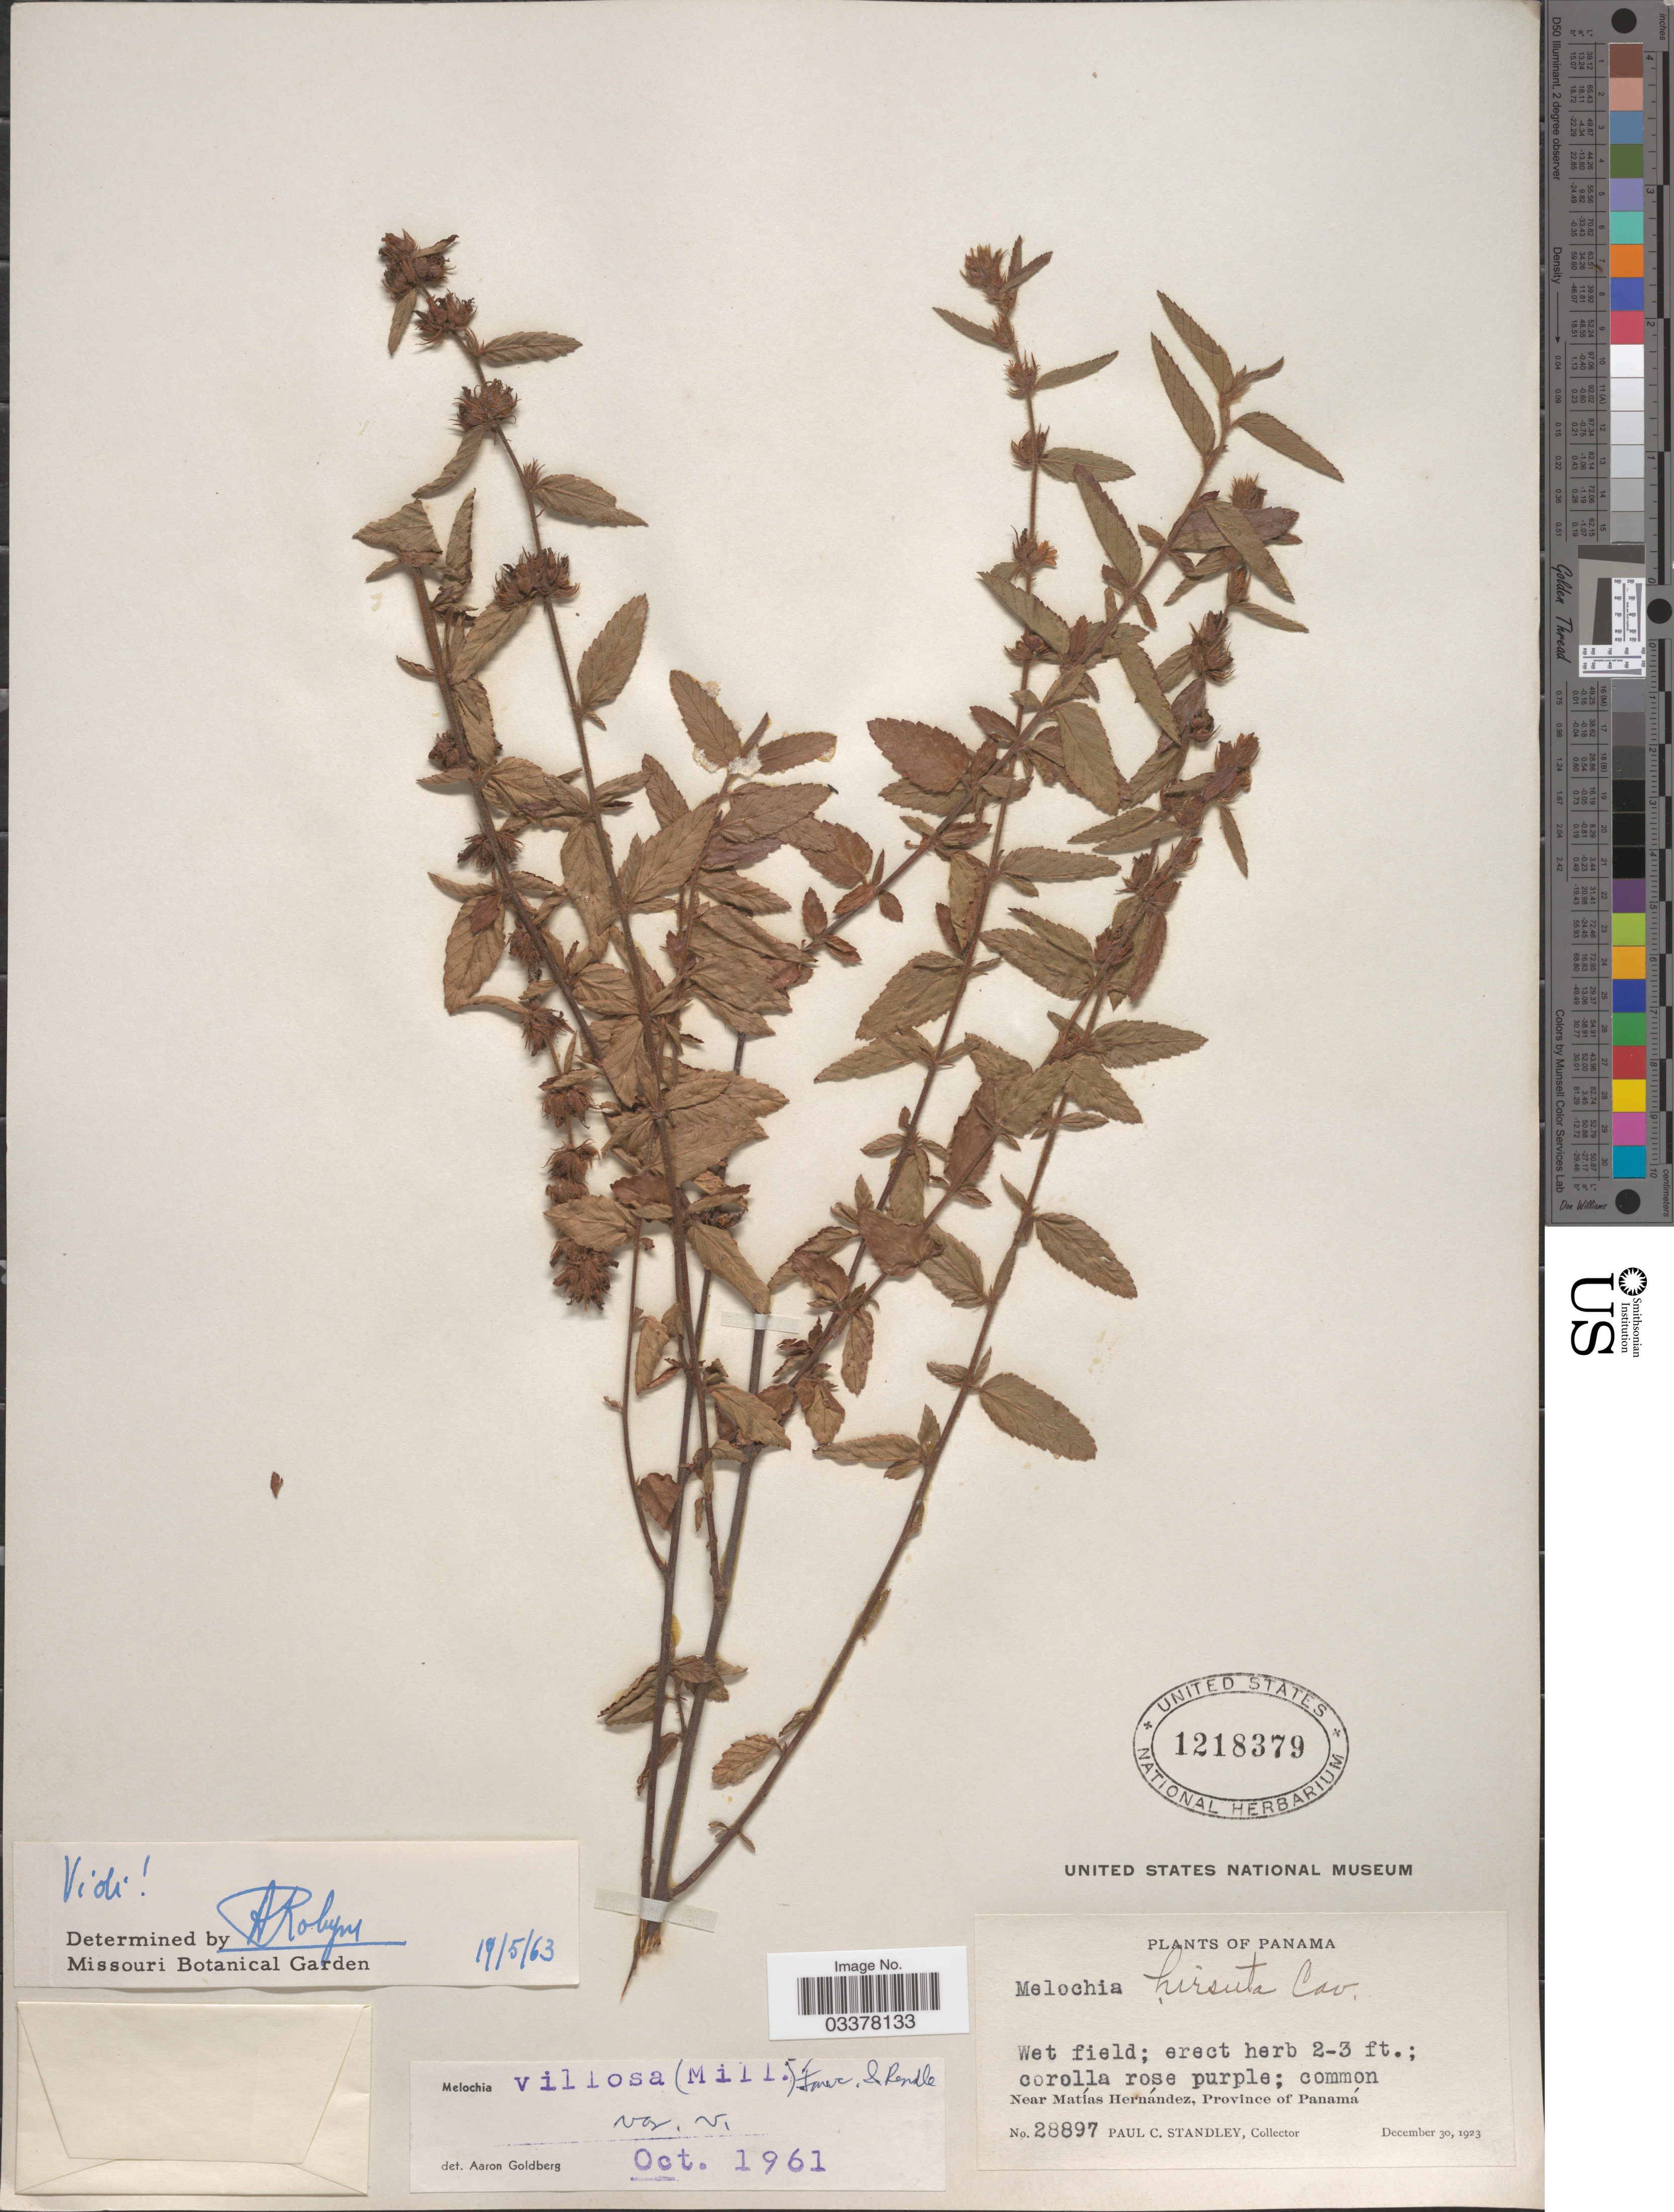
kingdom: Plantae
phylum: Tracheophyta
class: Magnoliopsida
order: Malvales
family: Malvaceae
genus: Melochia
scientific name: Melochia spicata var. spicata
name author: (L.) Fryxell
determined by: Dorr, L. J., (BOT), Smithsonian Institution - National Museum of Natural History (UNITED STATES)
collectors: P. C. Standley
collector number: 28897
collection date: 1923-12-30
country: Panama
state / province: Panamá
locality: Near Matías Hernández.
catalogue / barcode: US 1218379